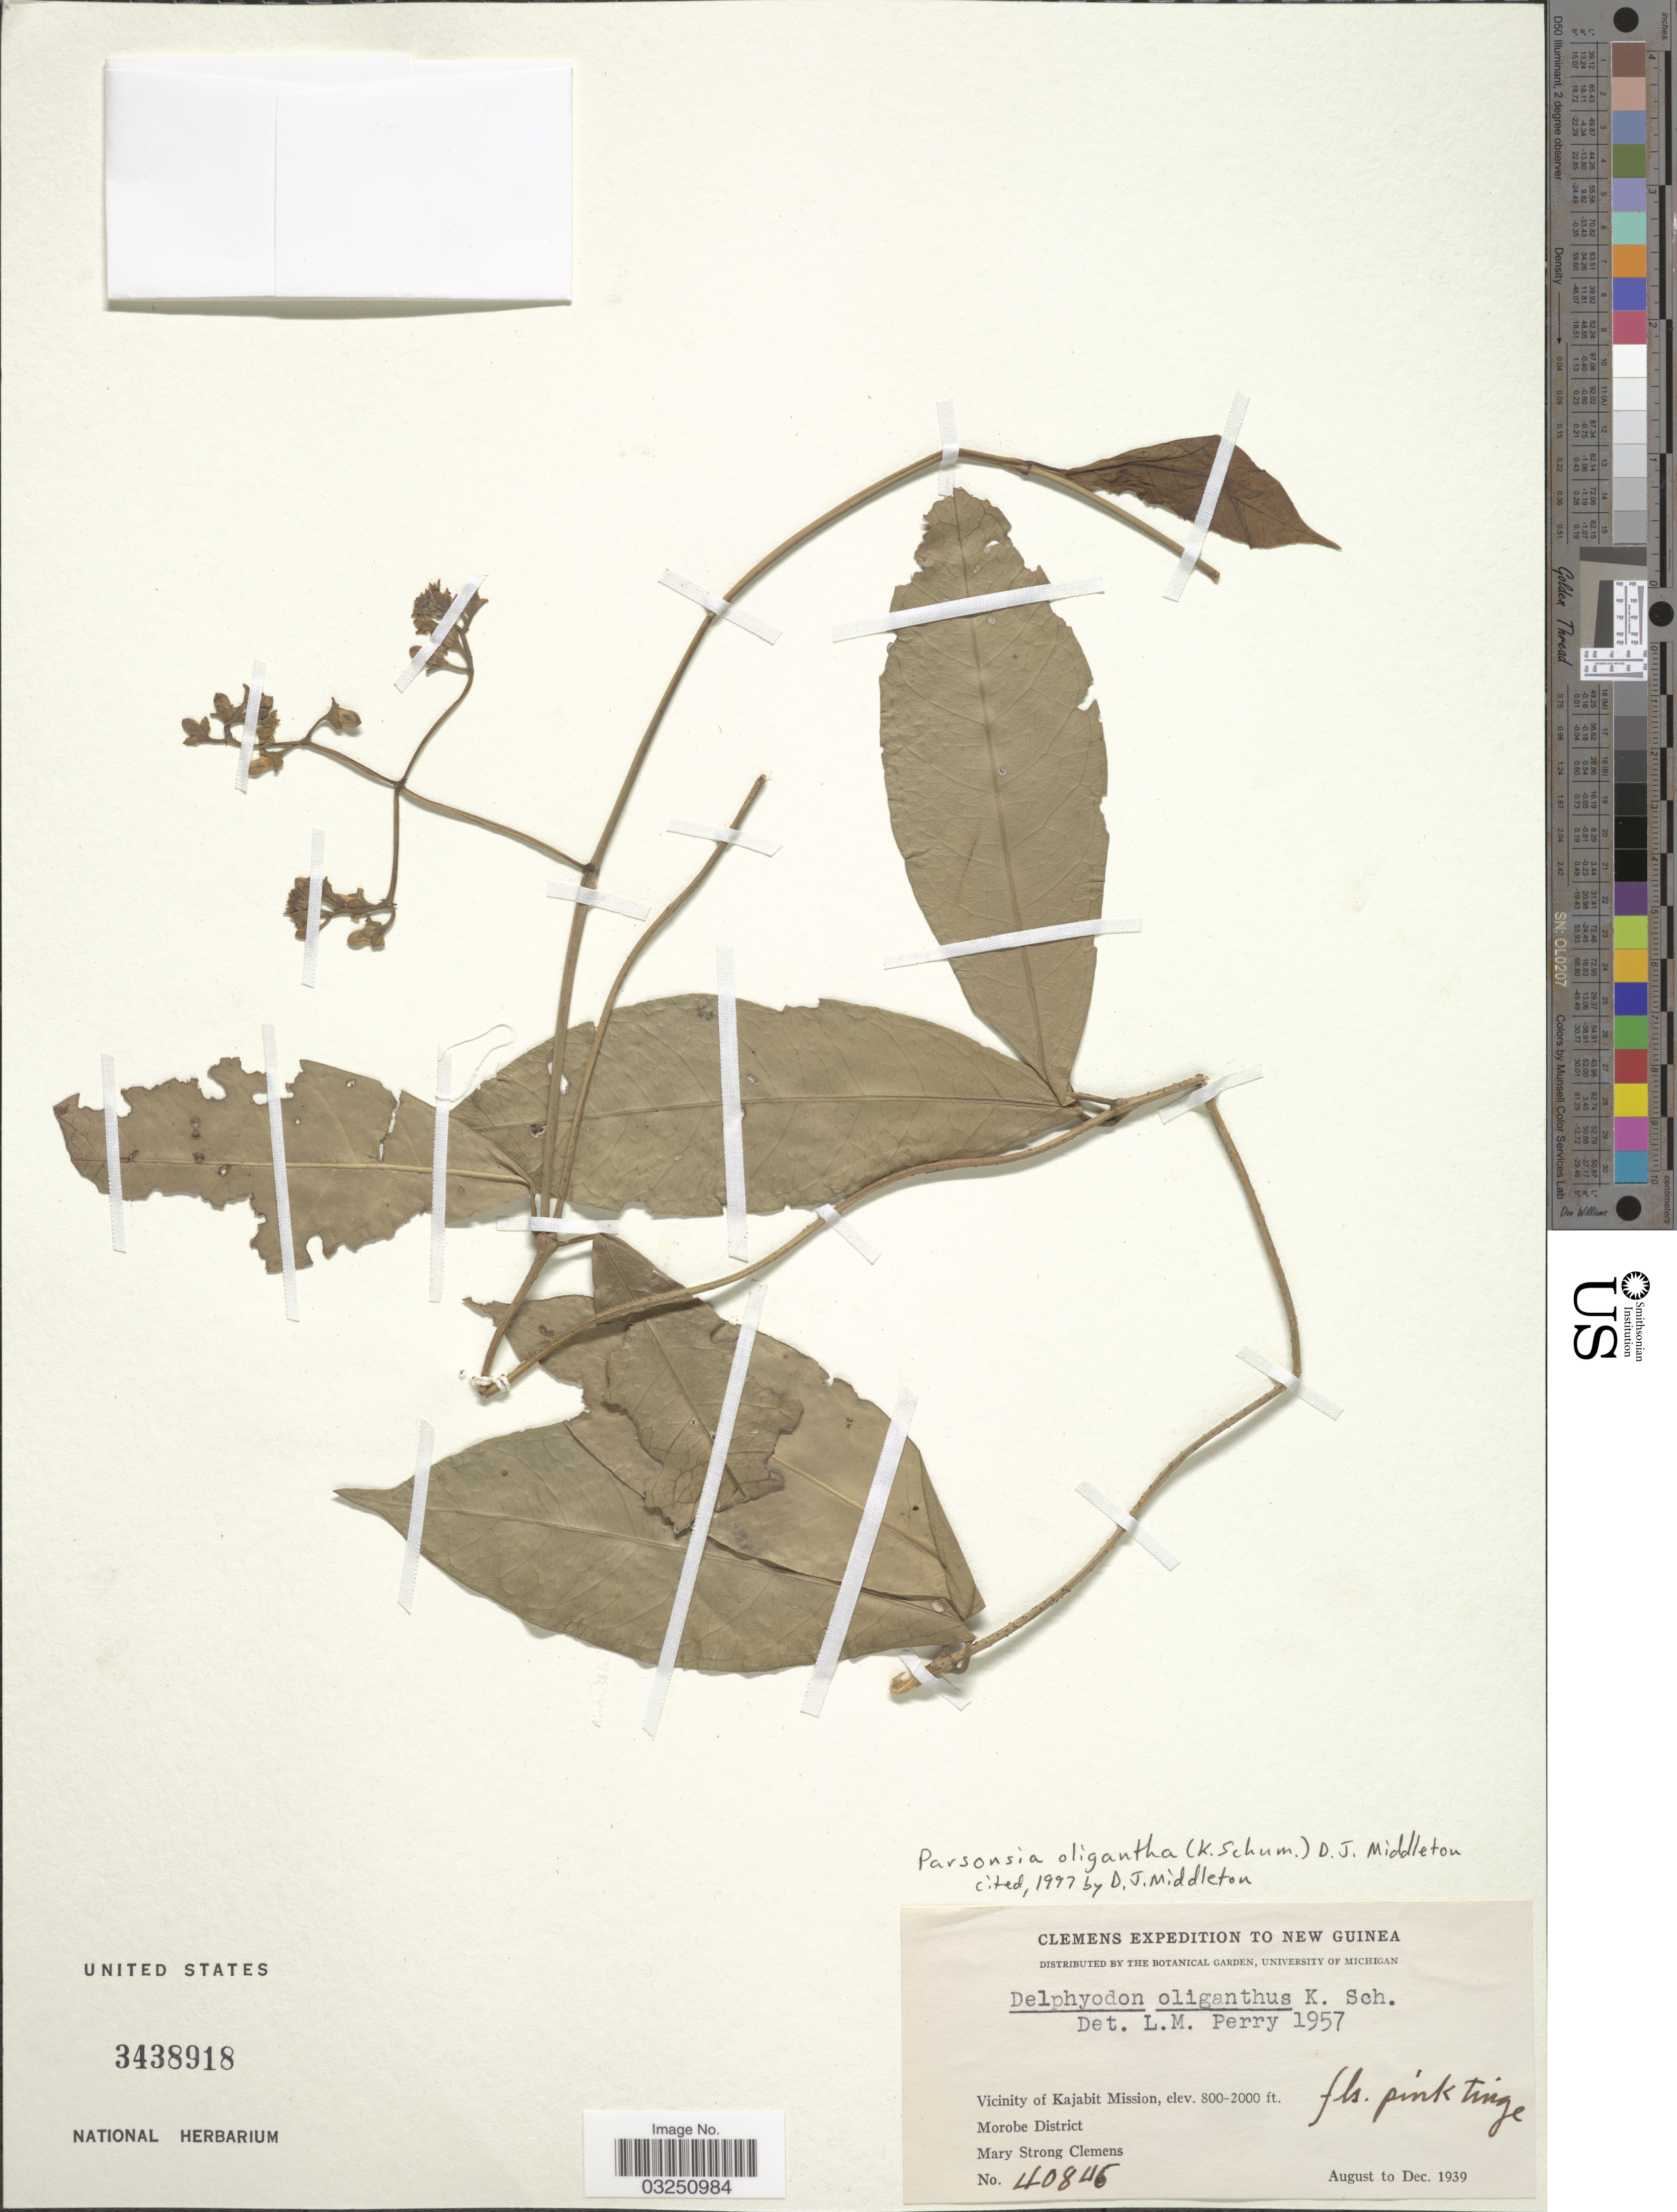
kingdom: Plantae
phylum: Tracheophyta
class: Magnoliopsida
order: Myrtales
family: Lythraceae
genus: Parsonsia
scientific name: Parsonsia oligantha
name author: (K. Schum.) Mabb.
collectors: M. S. Clemens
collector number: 40846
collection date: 1939-08/1939-12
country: Papua New Guinea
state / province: Morobe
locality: New Guinea. Vicinity of Kajabit Mission. Morobe District.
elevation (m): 244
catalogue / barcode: US 3438918